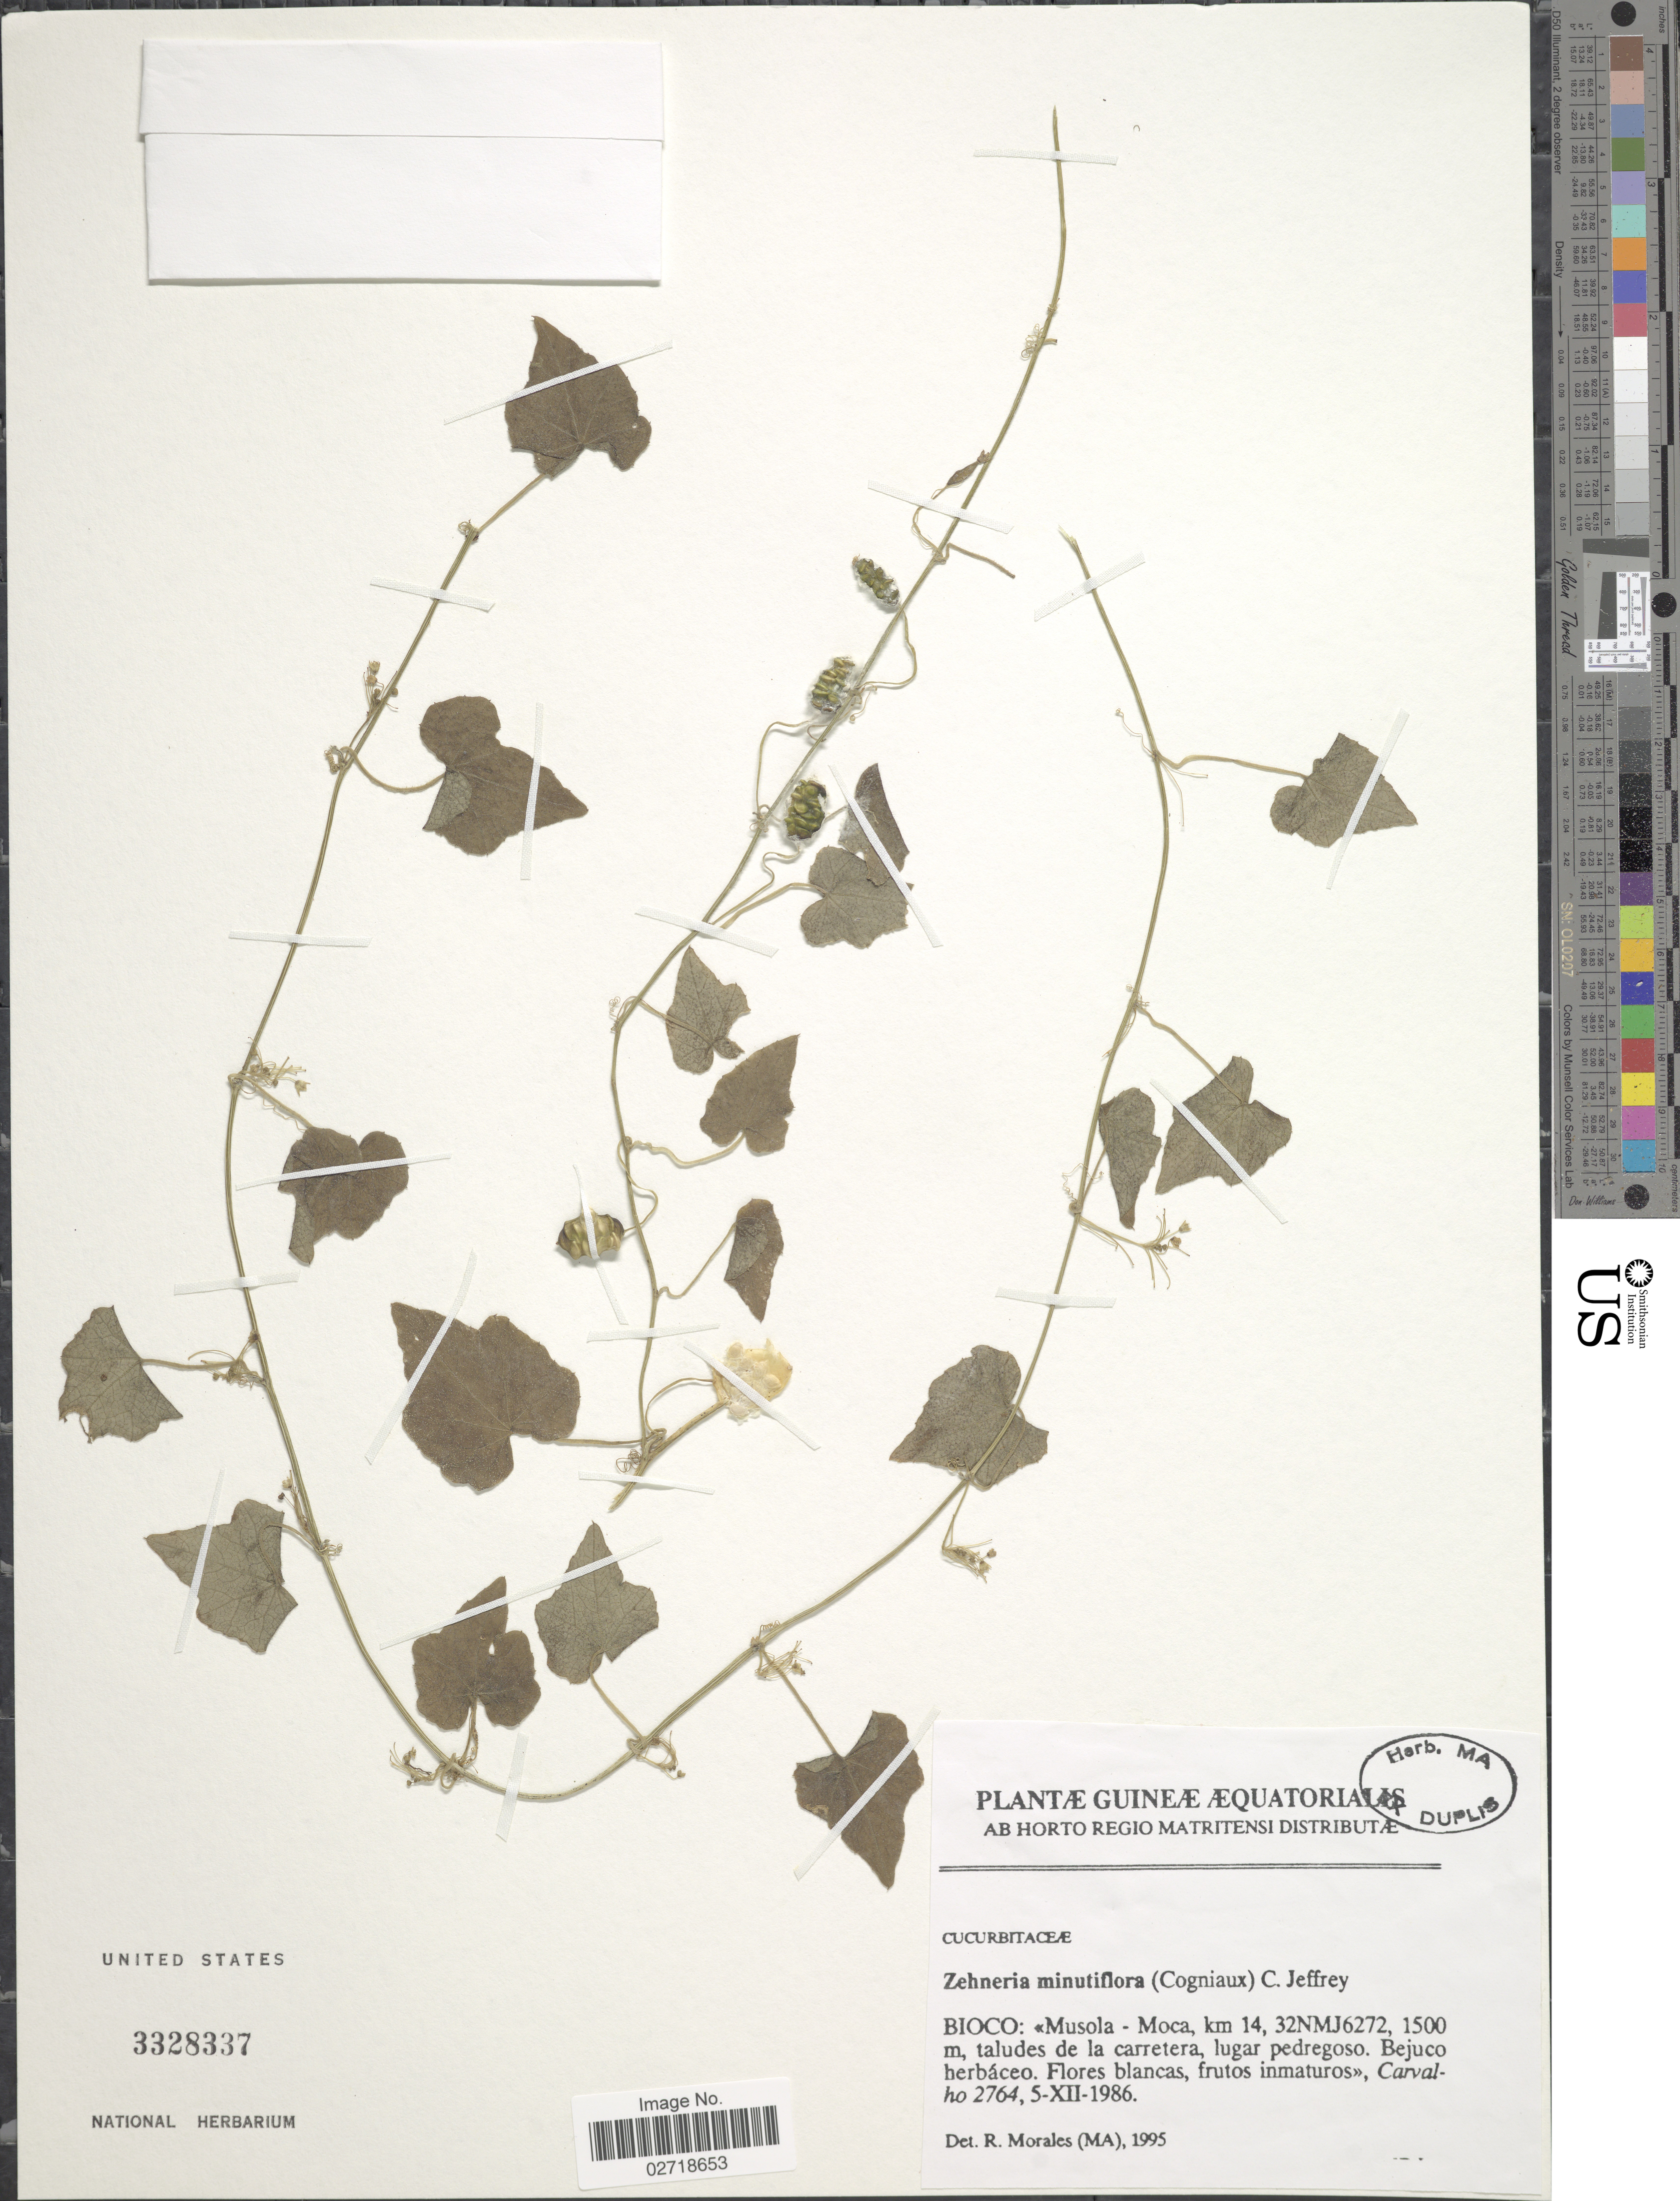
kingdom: Plantae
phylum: Tracheophyta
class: Magnoliopsida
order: Cucurbitales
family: Cucurbitaceae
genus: Zehneria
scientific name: Zehneria minutiflora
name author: (Cogn.) C. Jeffrey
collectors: Carvalho, --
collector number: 2764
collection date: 1986-12-05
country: Equatorial Guinea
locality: Bioco: Musola - Moca, km 14, 32NMJ6272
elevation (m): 1500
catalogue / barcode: US 3328337